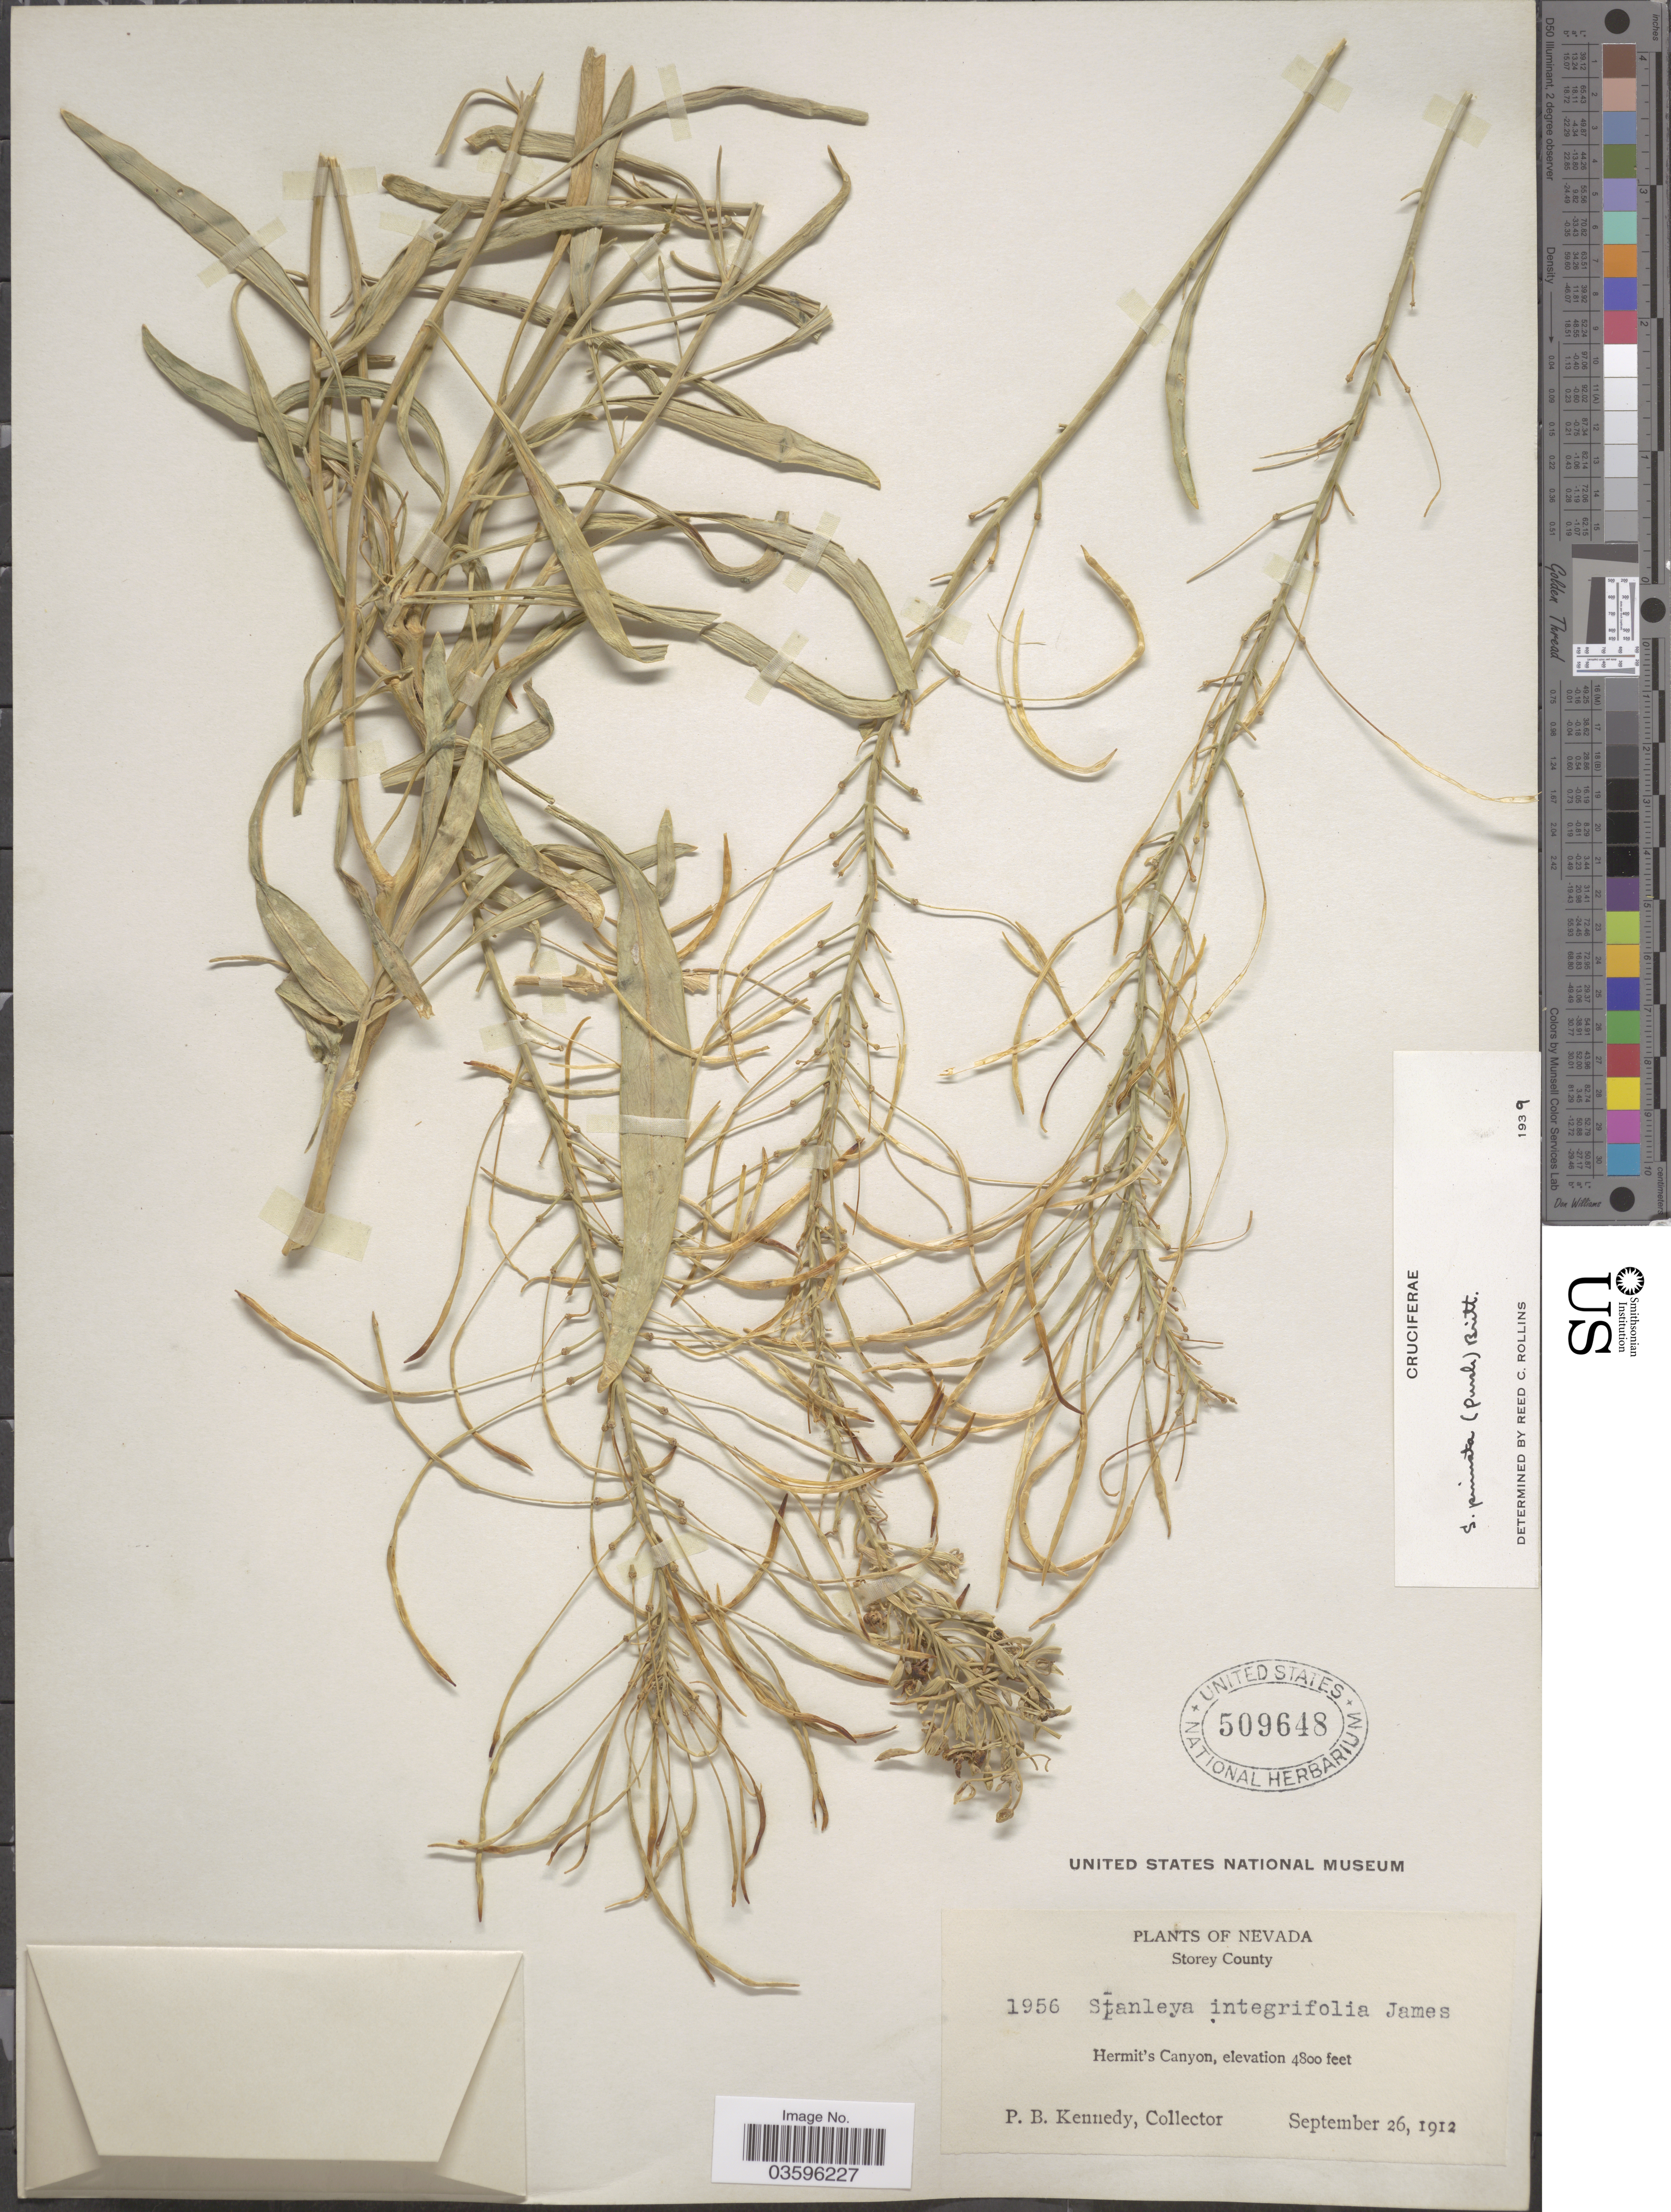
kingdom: Plantae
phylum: Tracheophyta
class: Magnoliopsida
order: Brassicales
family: Brassicaceae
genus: Stanleya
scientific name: Stanleya pinnata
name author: (Pursh) Britton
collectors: P. B. Kennedy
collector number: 1956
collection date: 1912-09-26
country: United States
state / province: Nevada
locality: Storey County. Hermit's Canyon.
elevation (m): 1463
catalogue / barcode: US 509648